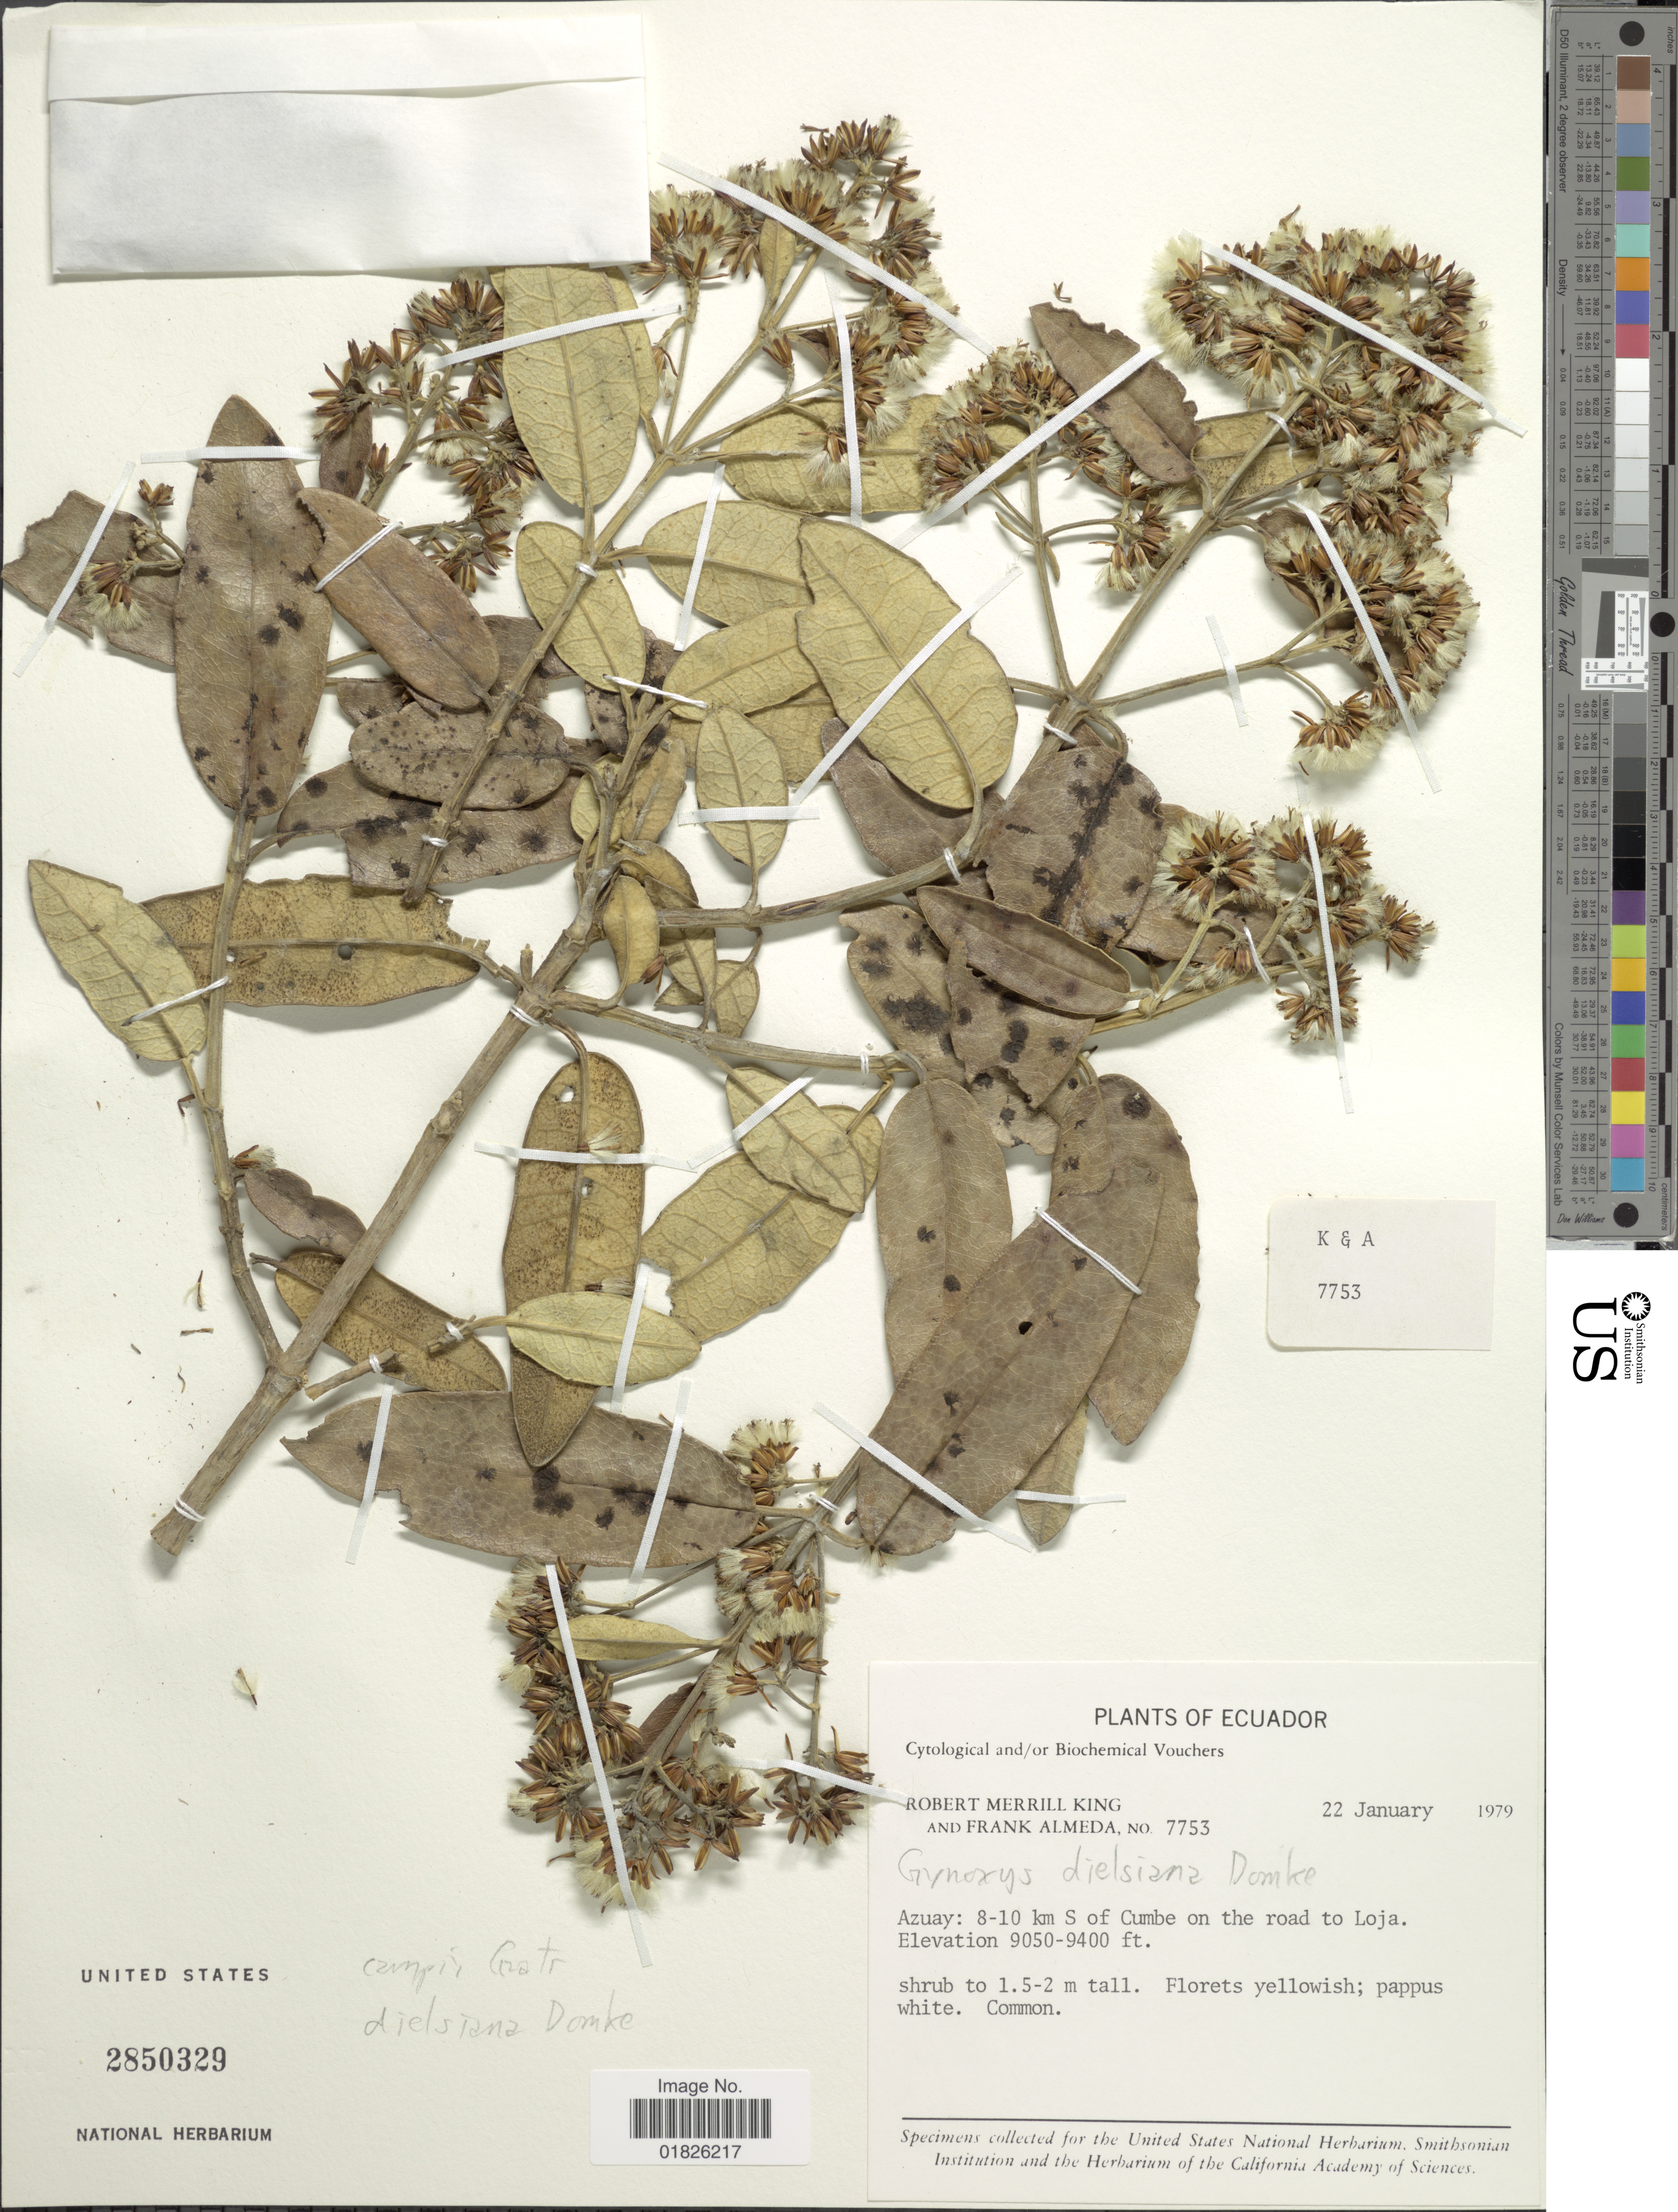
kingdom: Plantae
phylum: Tracheophyta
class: Magnoliopsida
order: Asterales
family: Asteraceae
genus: Gynoxys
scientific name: Gynoxys dielsiana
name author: Domke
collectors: R. M. King & F. Almeda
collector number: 7753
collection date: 1979-01-22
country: Ecuador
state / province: Azuay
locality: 8-10 km S of Cumbe on the road to Loja.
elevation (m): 2758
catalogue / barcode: US 2850329